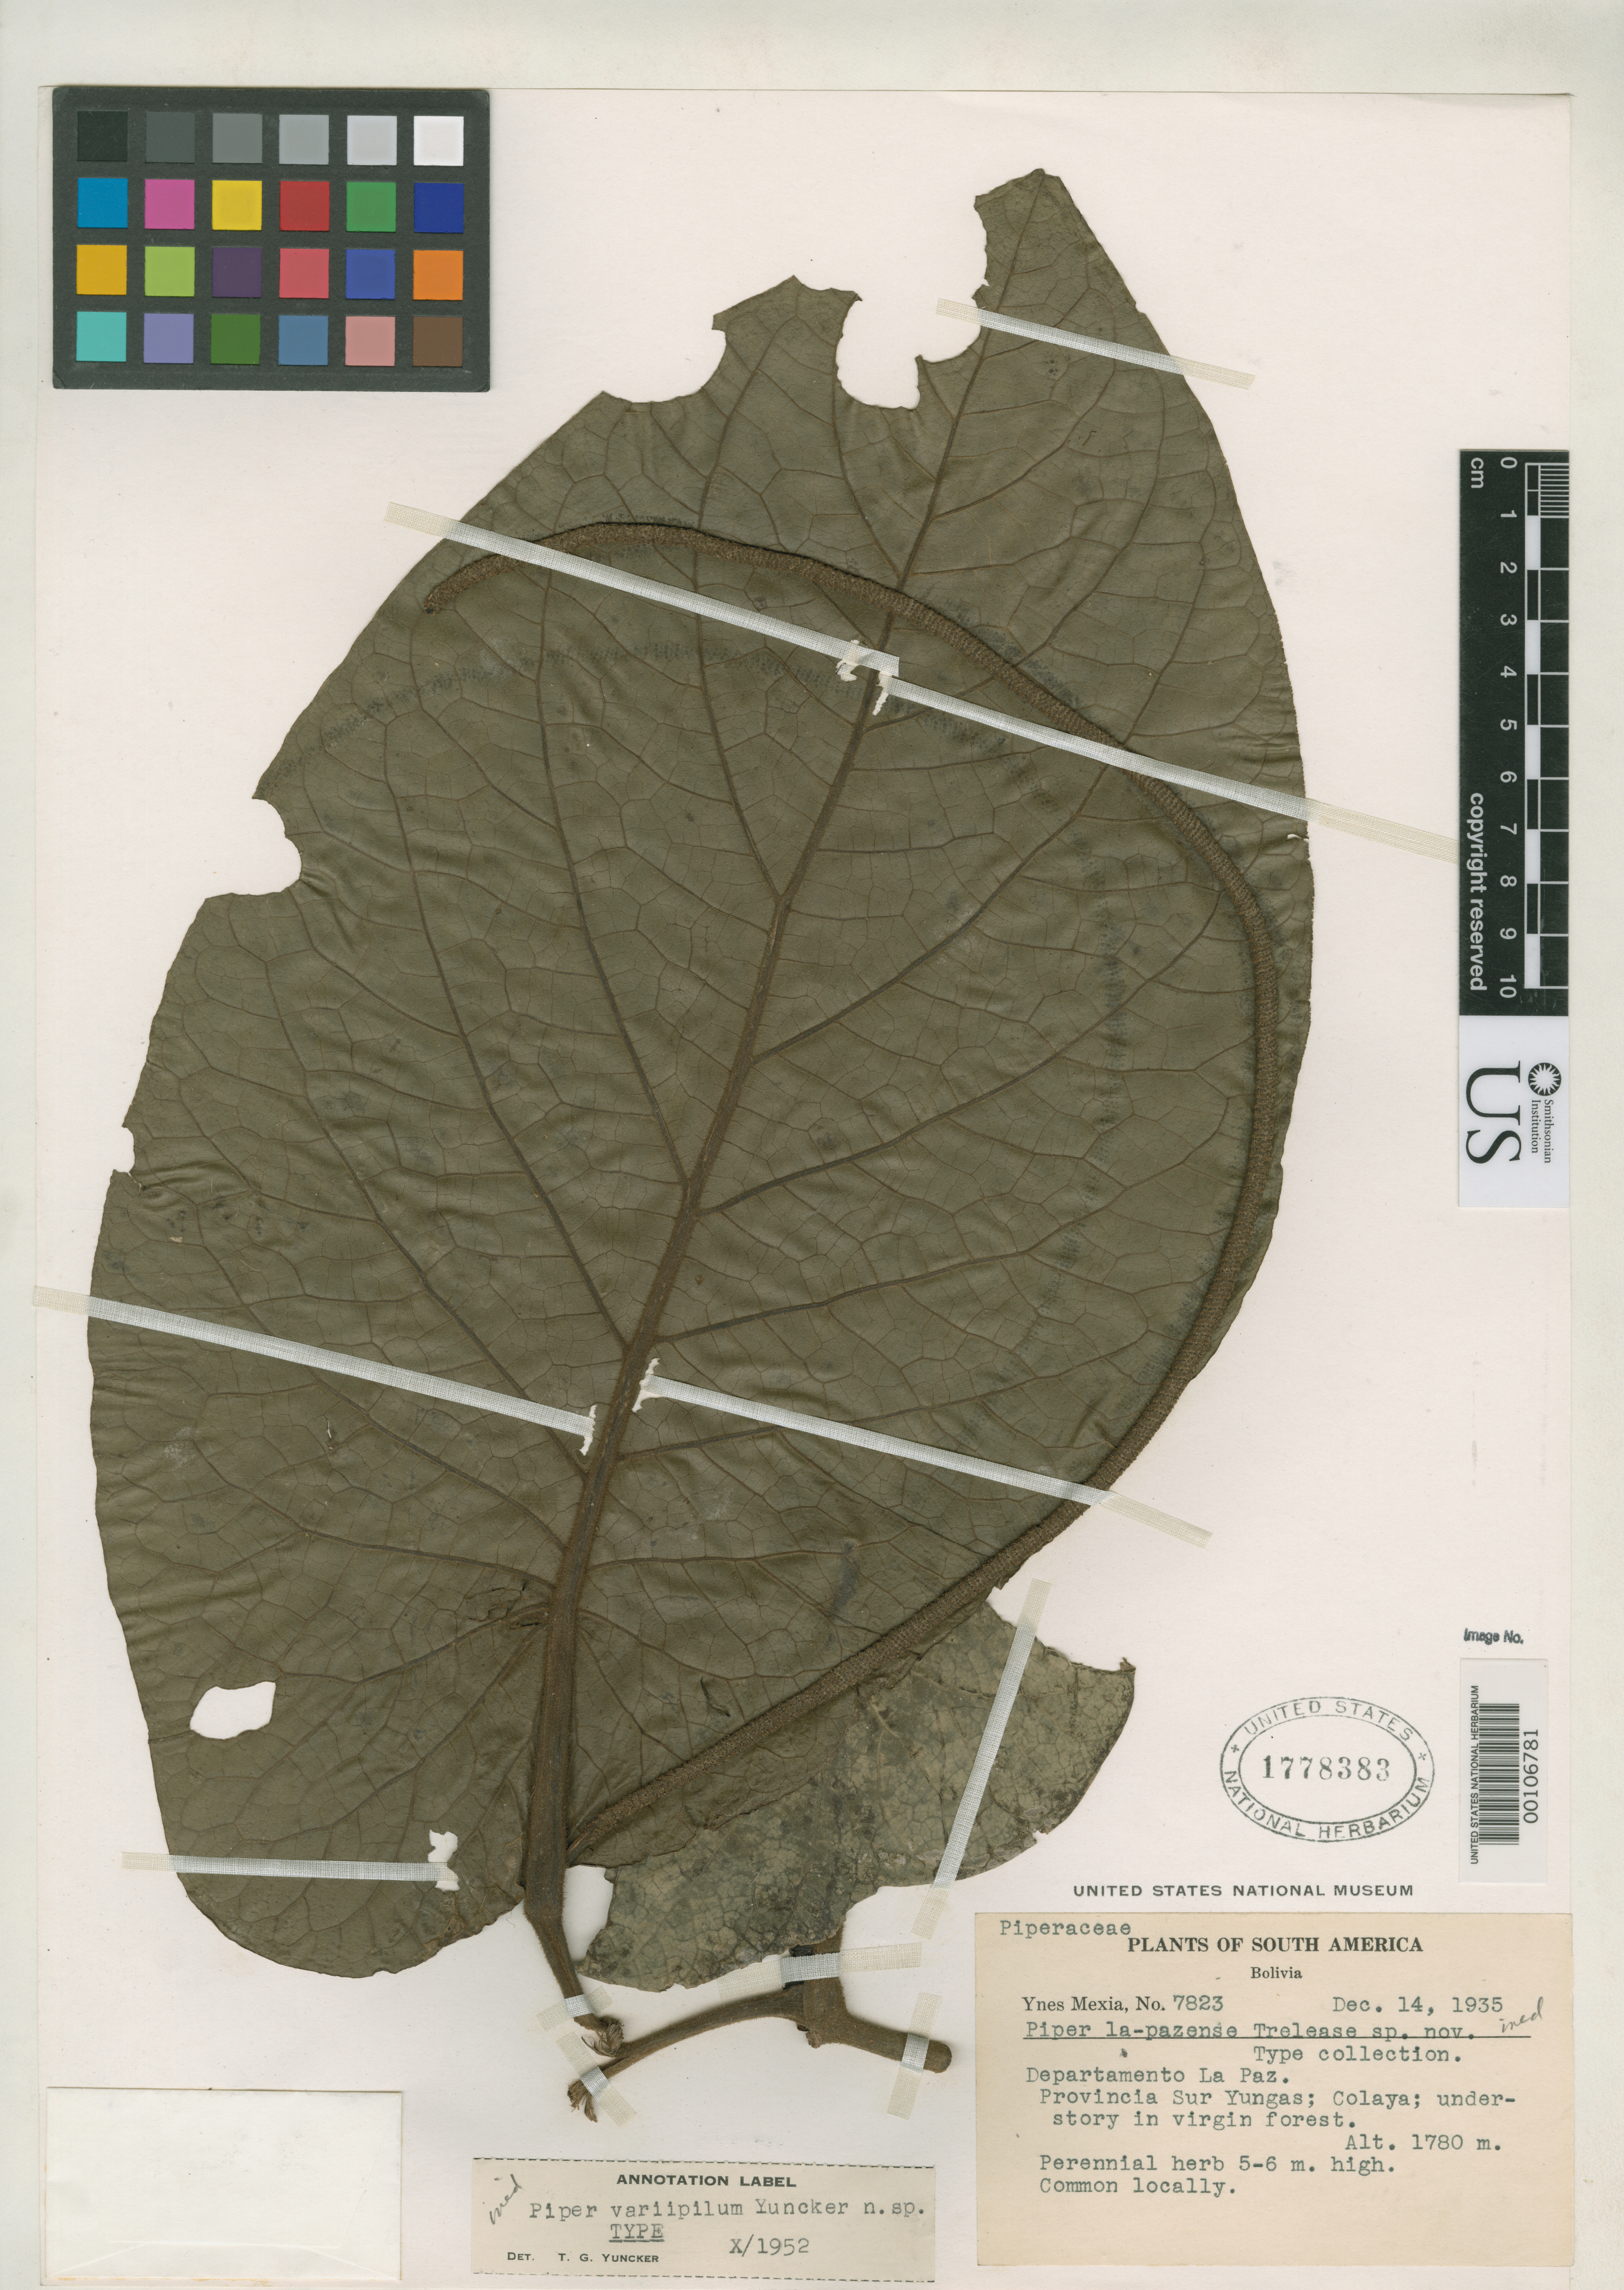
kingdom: Plantae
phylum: Tracheophyta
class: Magnoliopsida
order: Piperales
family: Piperaceae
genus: Piper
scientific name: Piper peltilimbum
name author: Yunck.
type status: Holotype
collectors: Y. Mexia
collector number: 7823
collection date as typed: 14 Dec 1935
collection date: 1935-12-14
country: Bolivia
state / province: La Paz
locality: Colaya, Sud Yungas.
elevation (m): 1780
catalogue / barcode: US 1778383